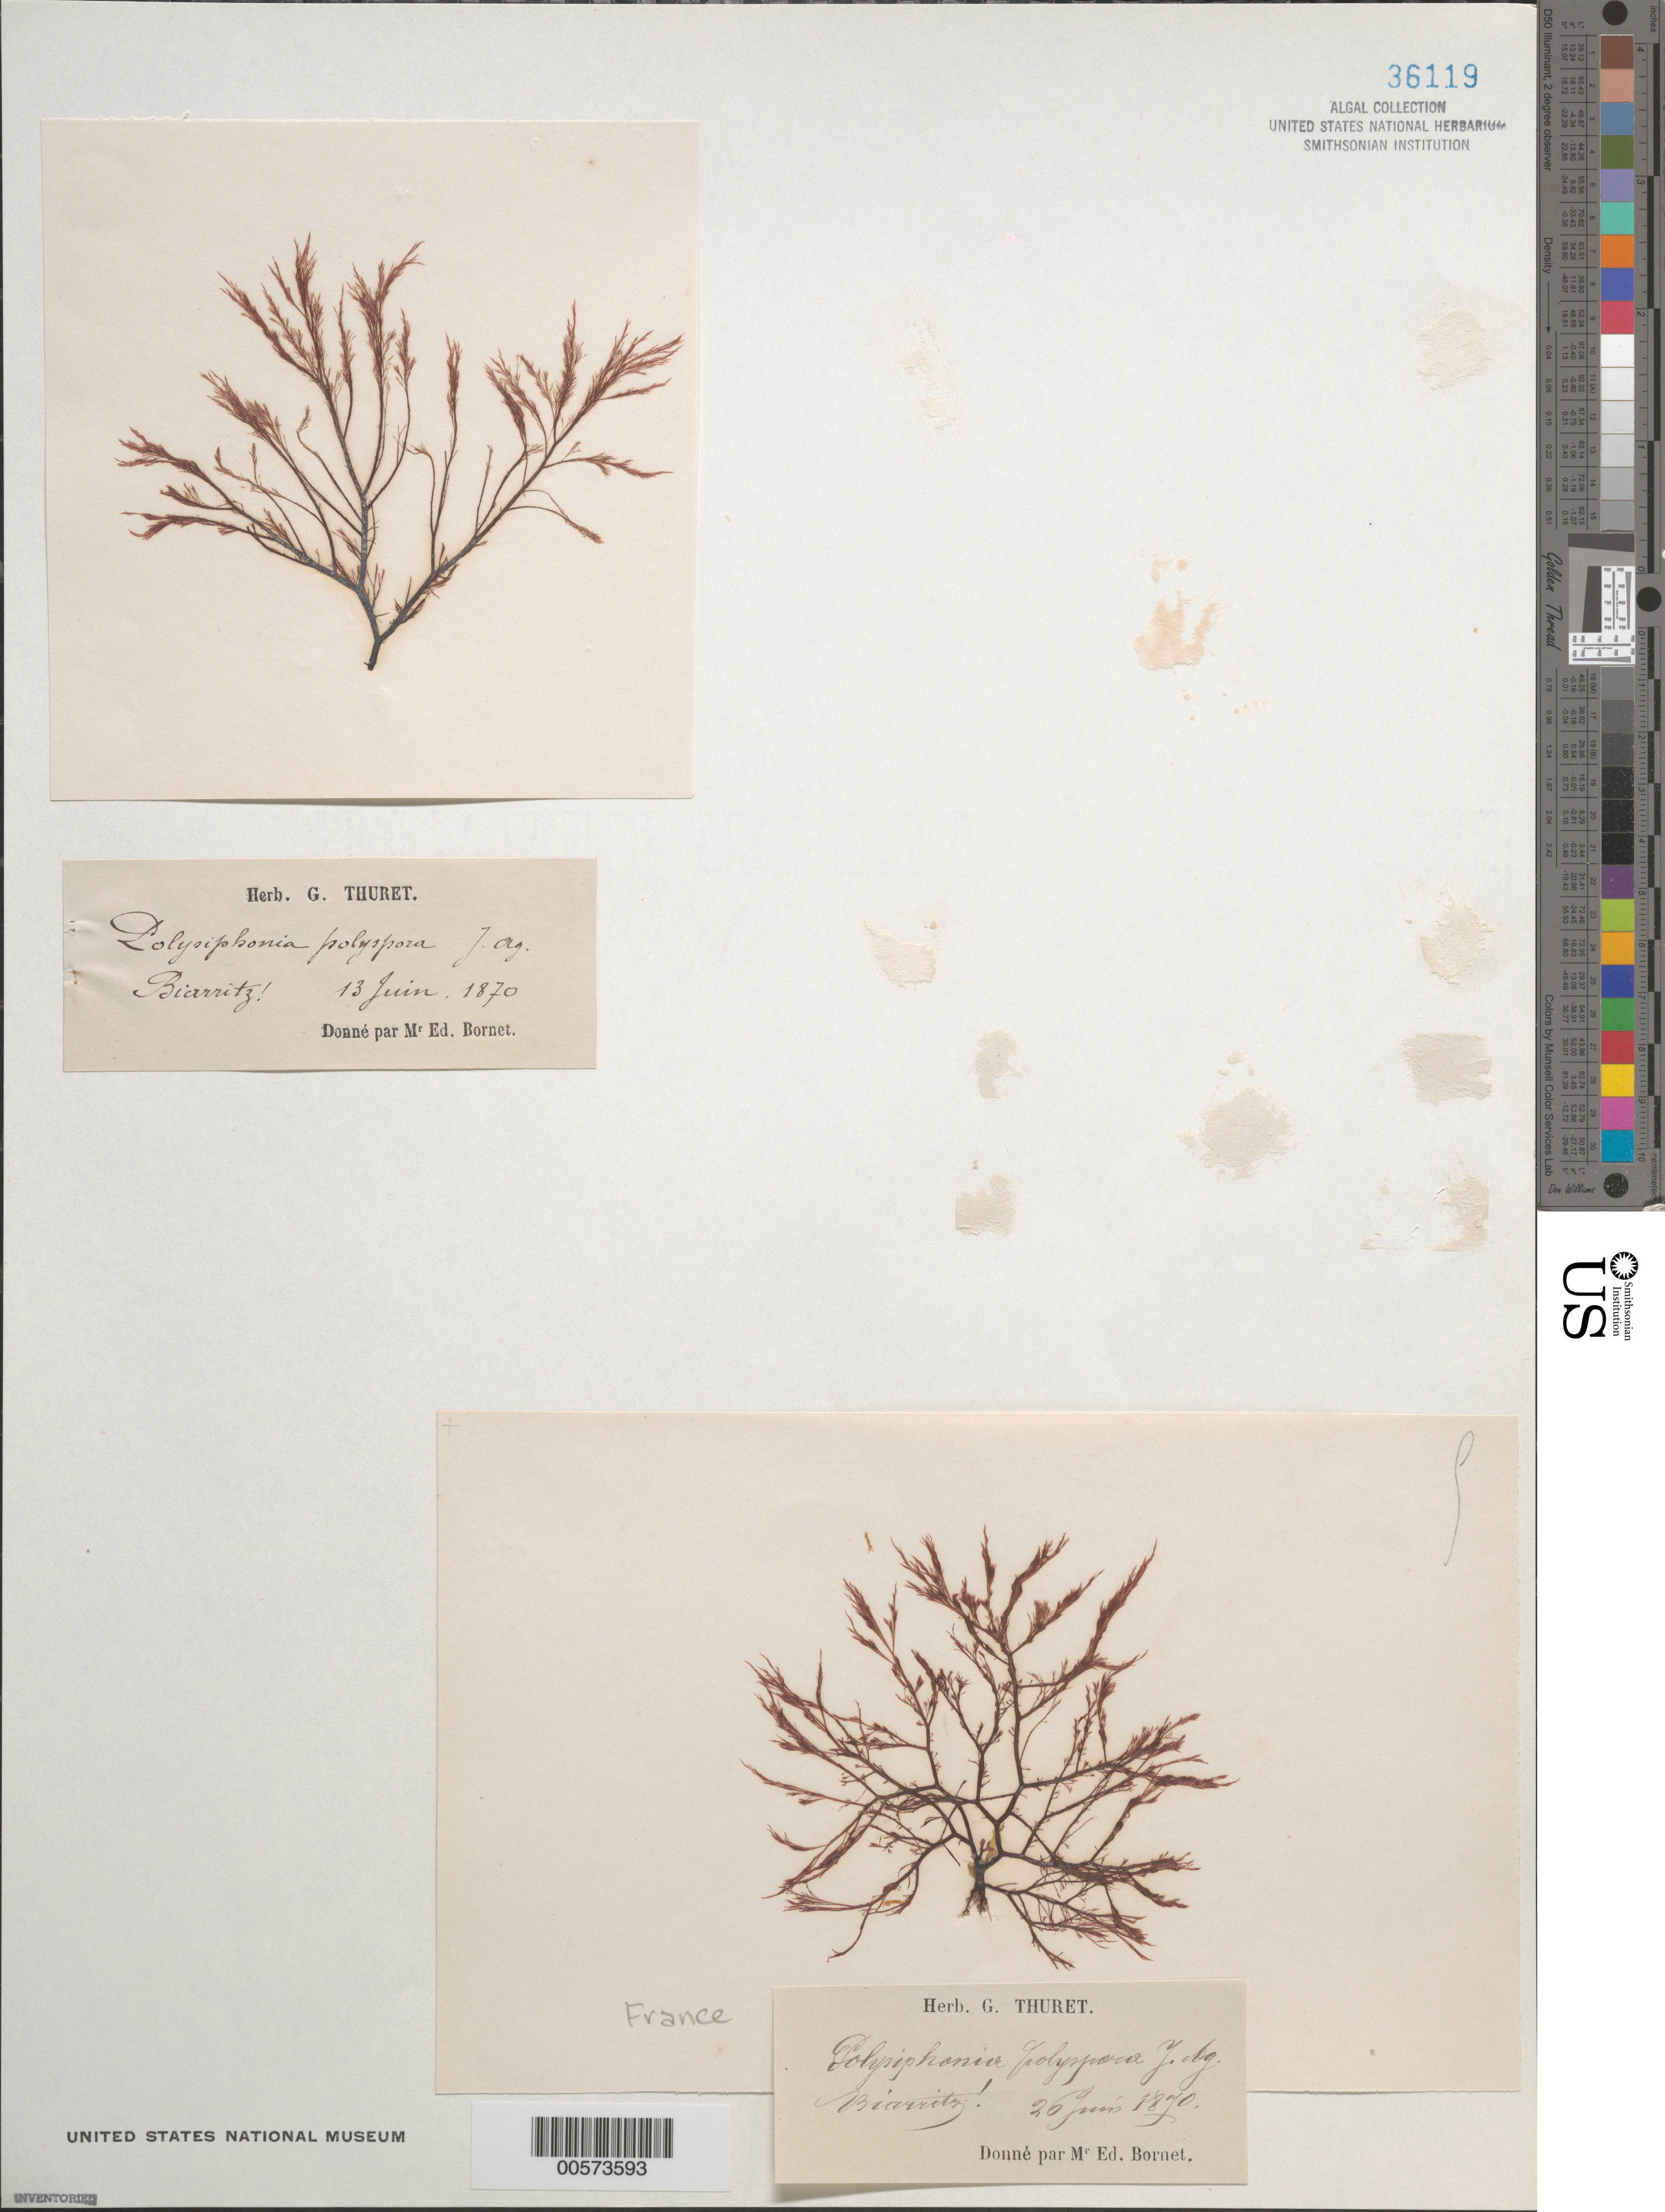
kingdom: Plantae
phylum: Rhodophyta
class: Florideophyceae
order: Ceramiales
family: Rhodomelaceae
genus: Polysiphonia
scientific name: Polysiphonia polyspora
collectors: Thuret, G. (herbarium)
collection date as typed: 13 Jun 1870 AND 26 Jun 1870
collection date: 1870-06-13,1870-06-26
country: France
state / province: Nouvelle-Aquitaine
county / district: Pyrénées-Atlantiques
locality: Biarritz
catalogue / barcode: US 36119